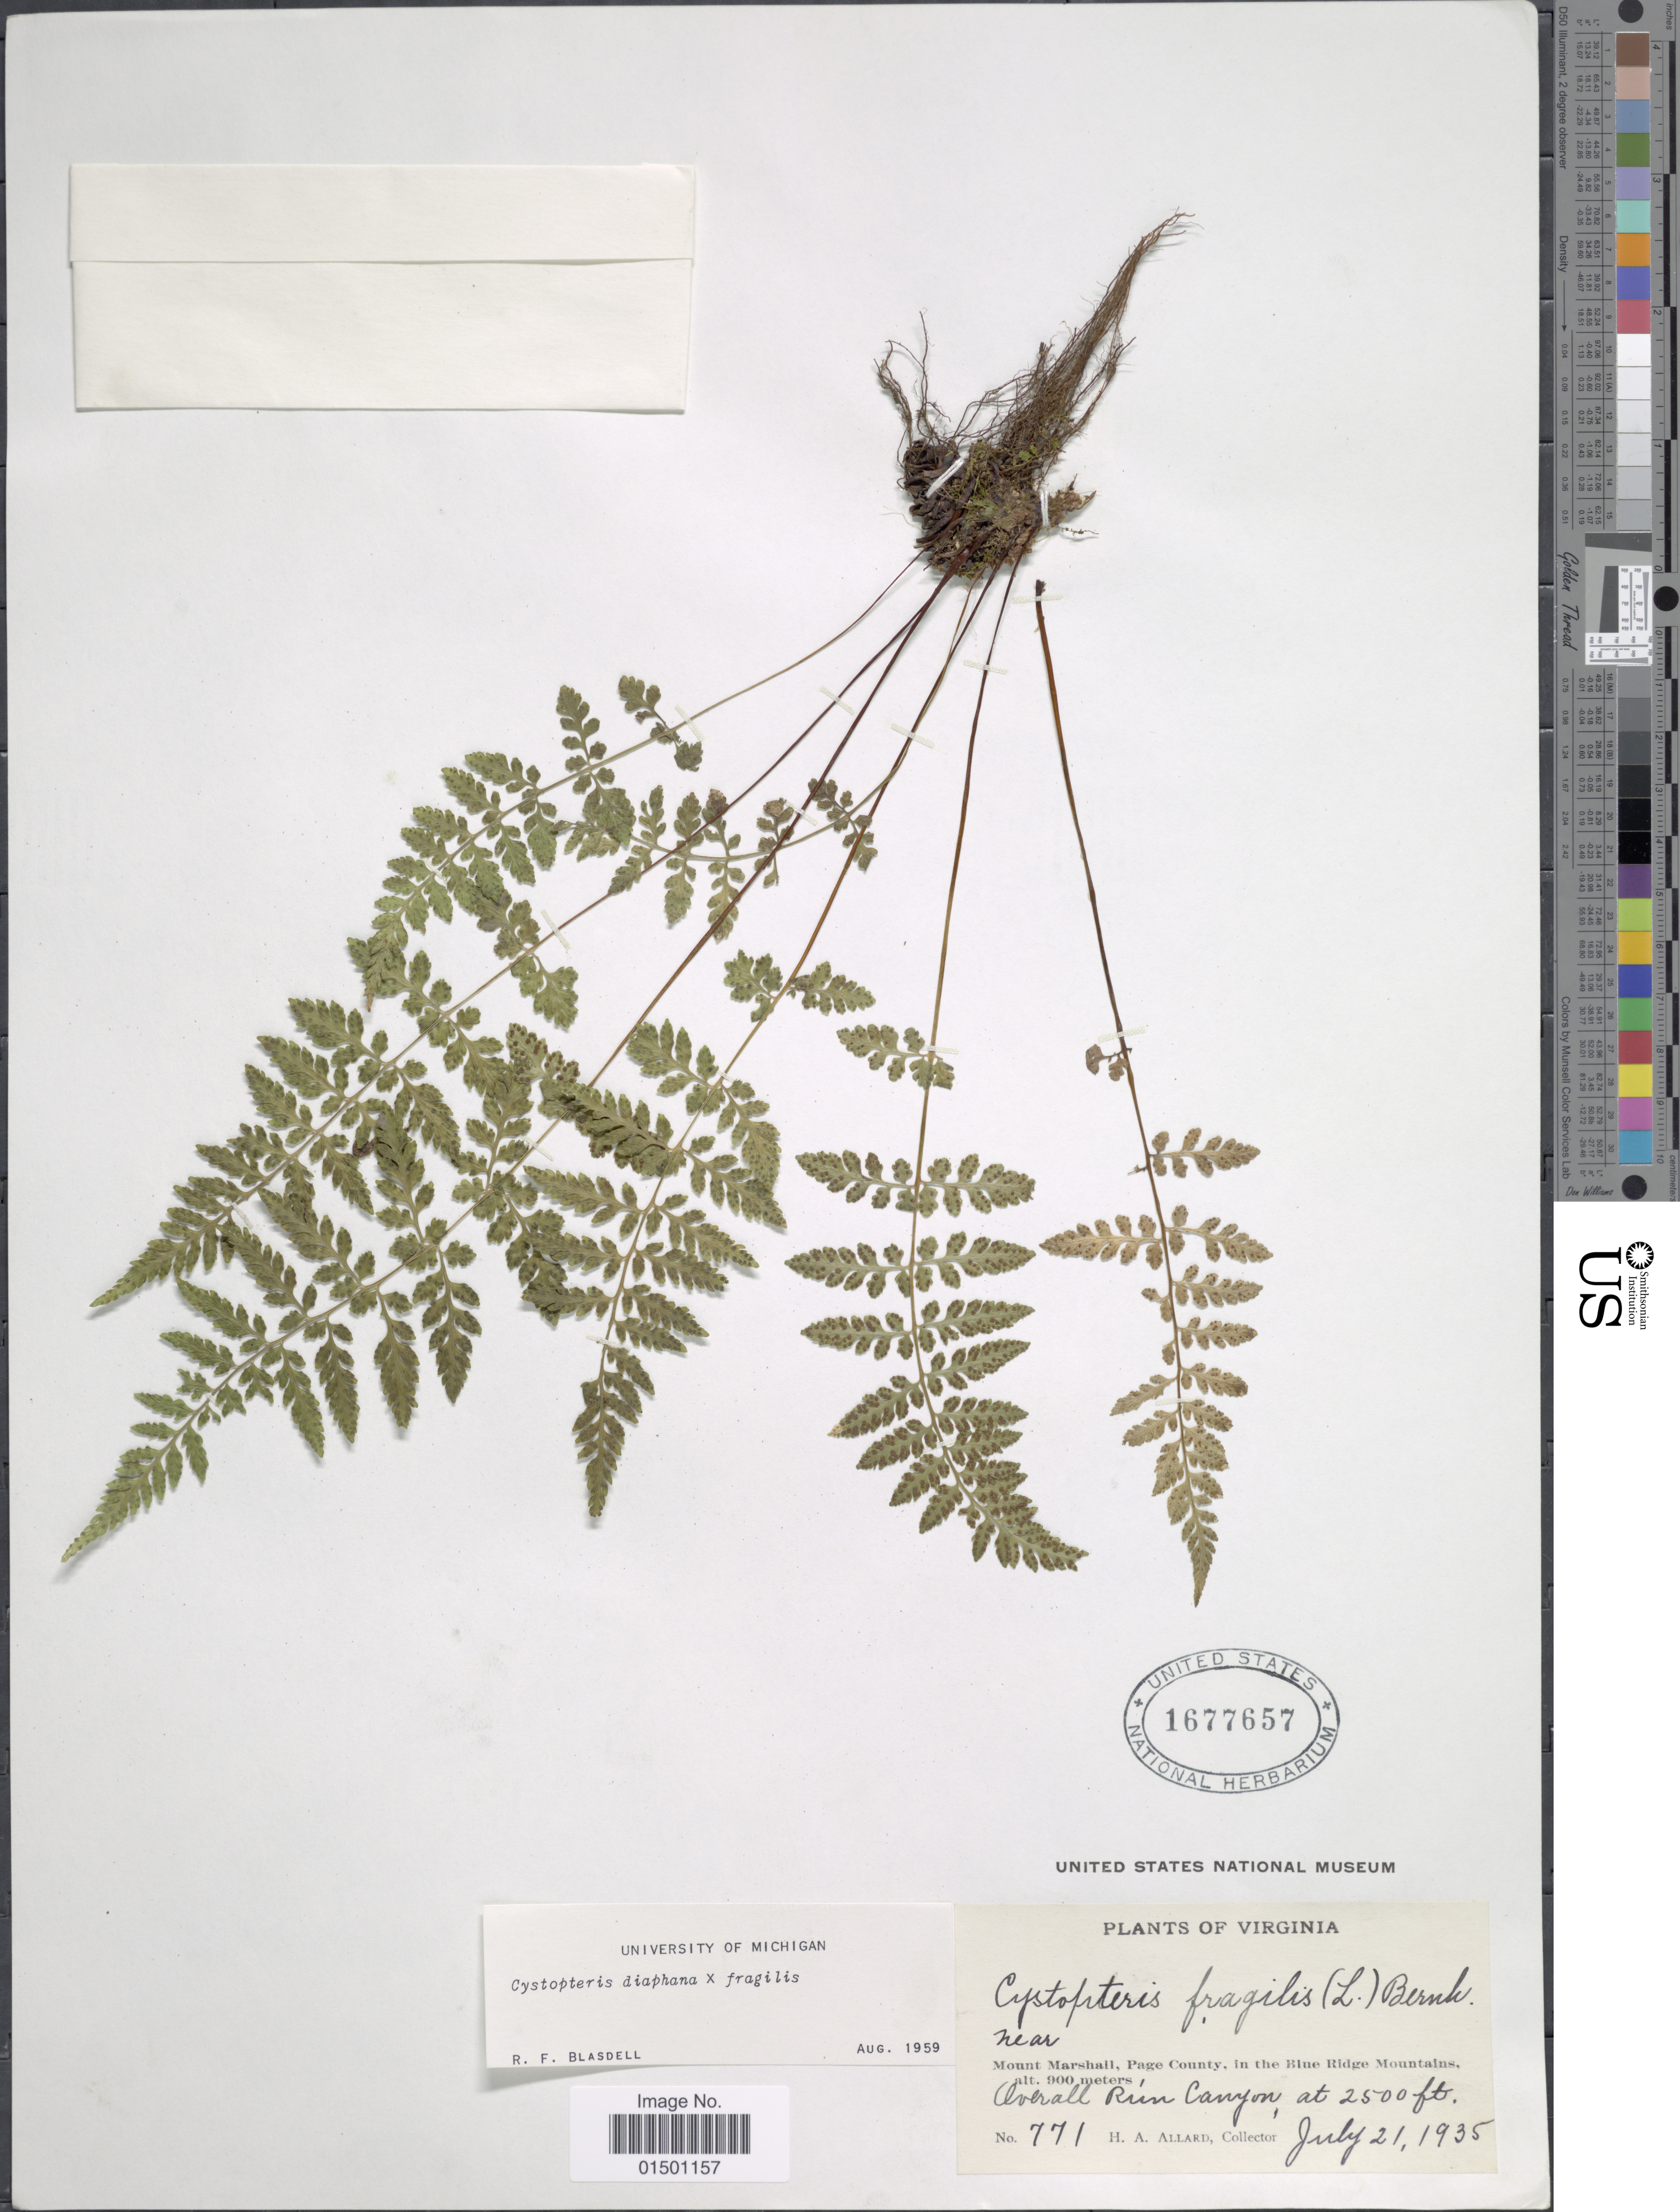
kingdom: Plantae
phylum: Tracheophyta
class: Polypodiopsida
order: Polypodiales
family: Cystopteridaceae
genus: Cystopteris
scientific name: Cystopteris diaphana x C. fragilis (L.) Bernh.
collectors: H. A. Allard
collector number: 771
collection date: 1935-07-21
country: United States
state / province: Virginia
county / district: Page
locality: Near Mount Marshall, in the Blue Ridge Mountains, Overall Run Canyon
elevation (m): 762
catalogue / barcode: US 1677657